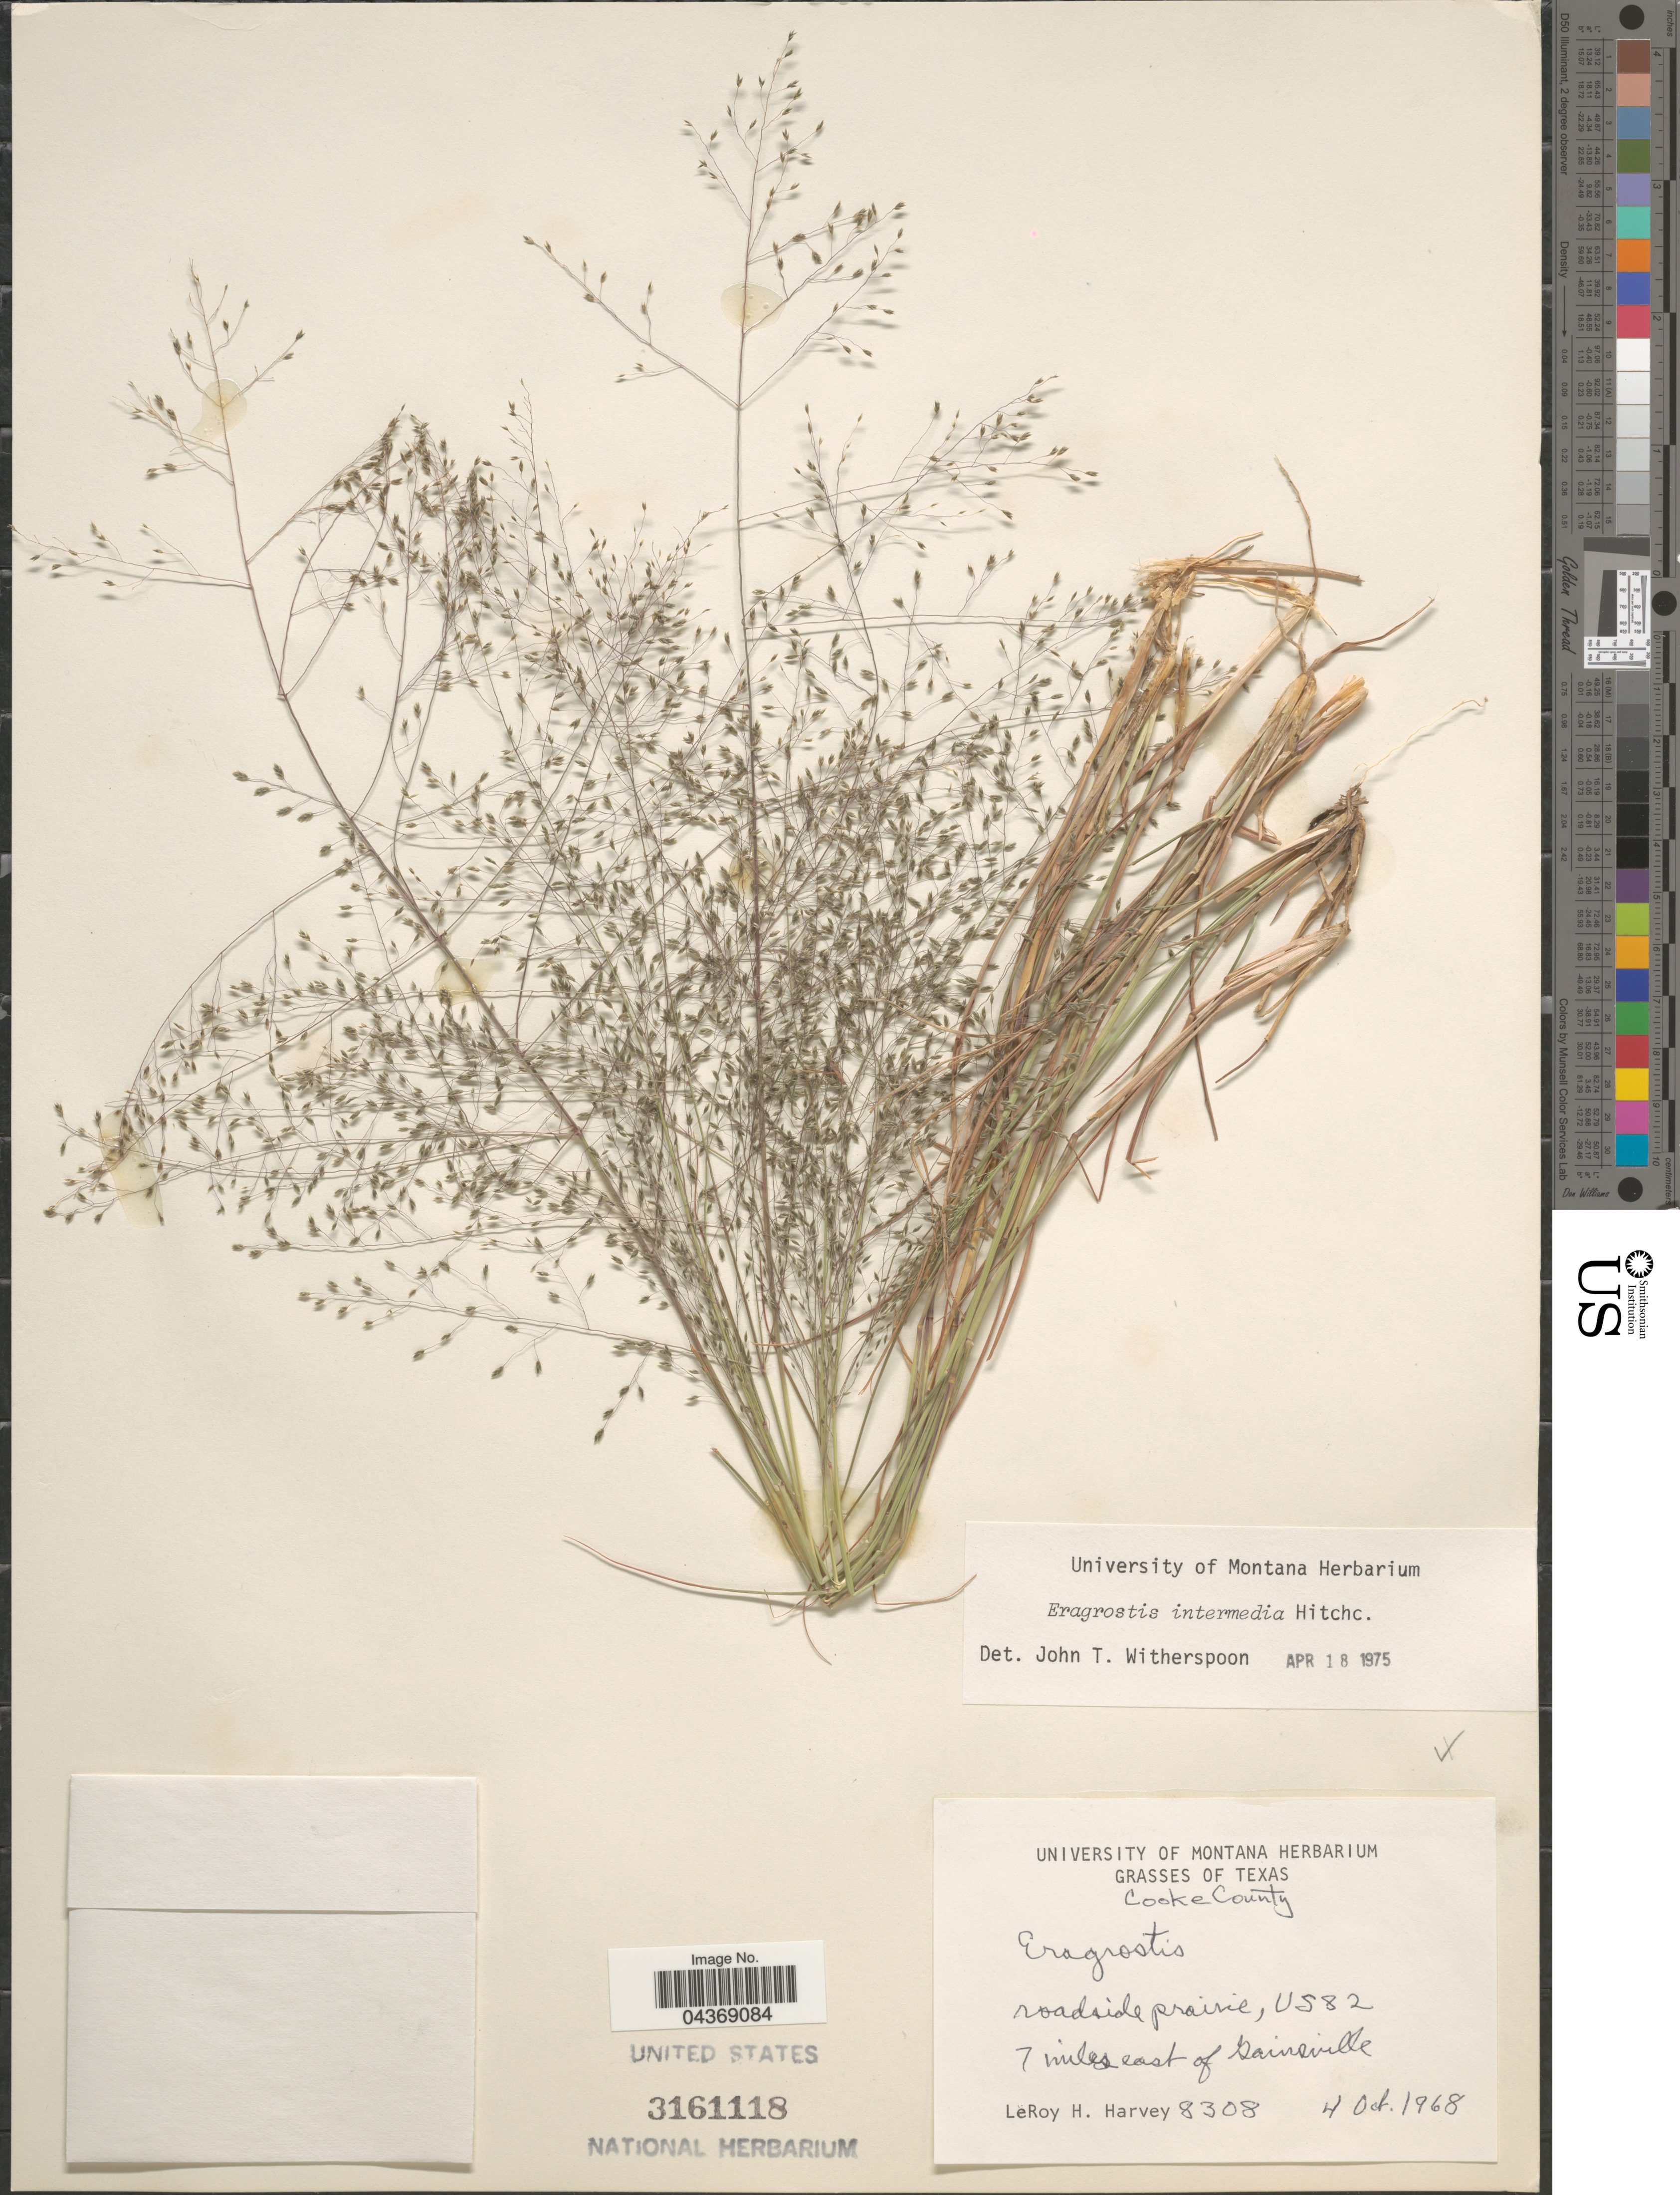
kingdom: Plantae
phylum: Tracheophyta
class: Liliopsida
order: Poales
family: Poaceae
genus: Eragrostis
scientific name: Eragrostis intermedia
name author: Hitchc.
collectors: L. H. Harvey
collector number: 8308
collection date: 1968-10-04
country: United States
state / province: Texas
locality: Cooke County. Roadside prairie, US82. 7 miles east of Gainsville.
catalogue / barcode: US 3161118